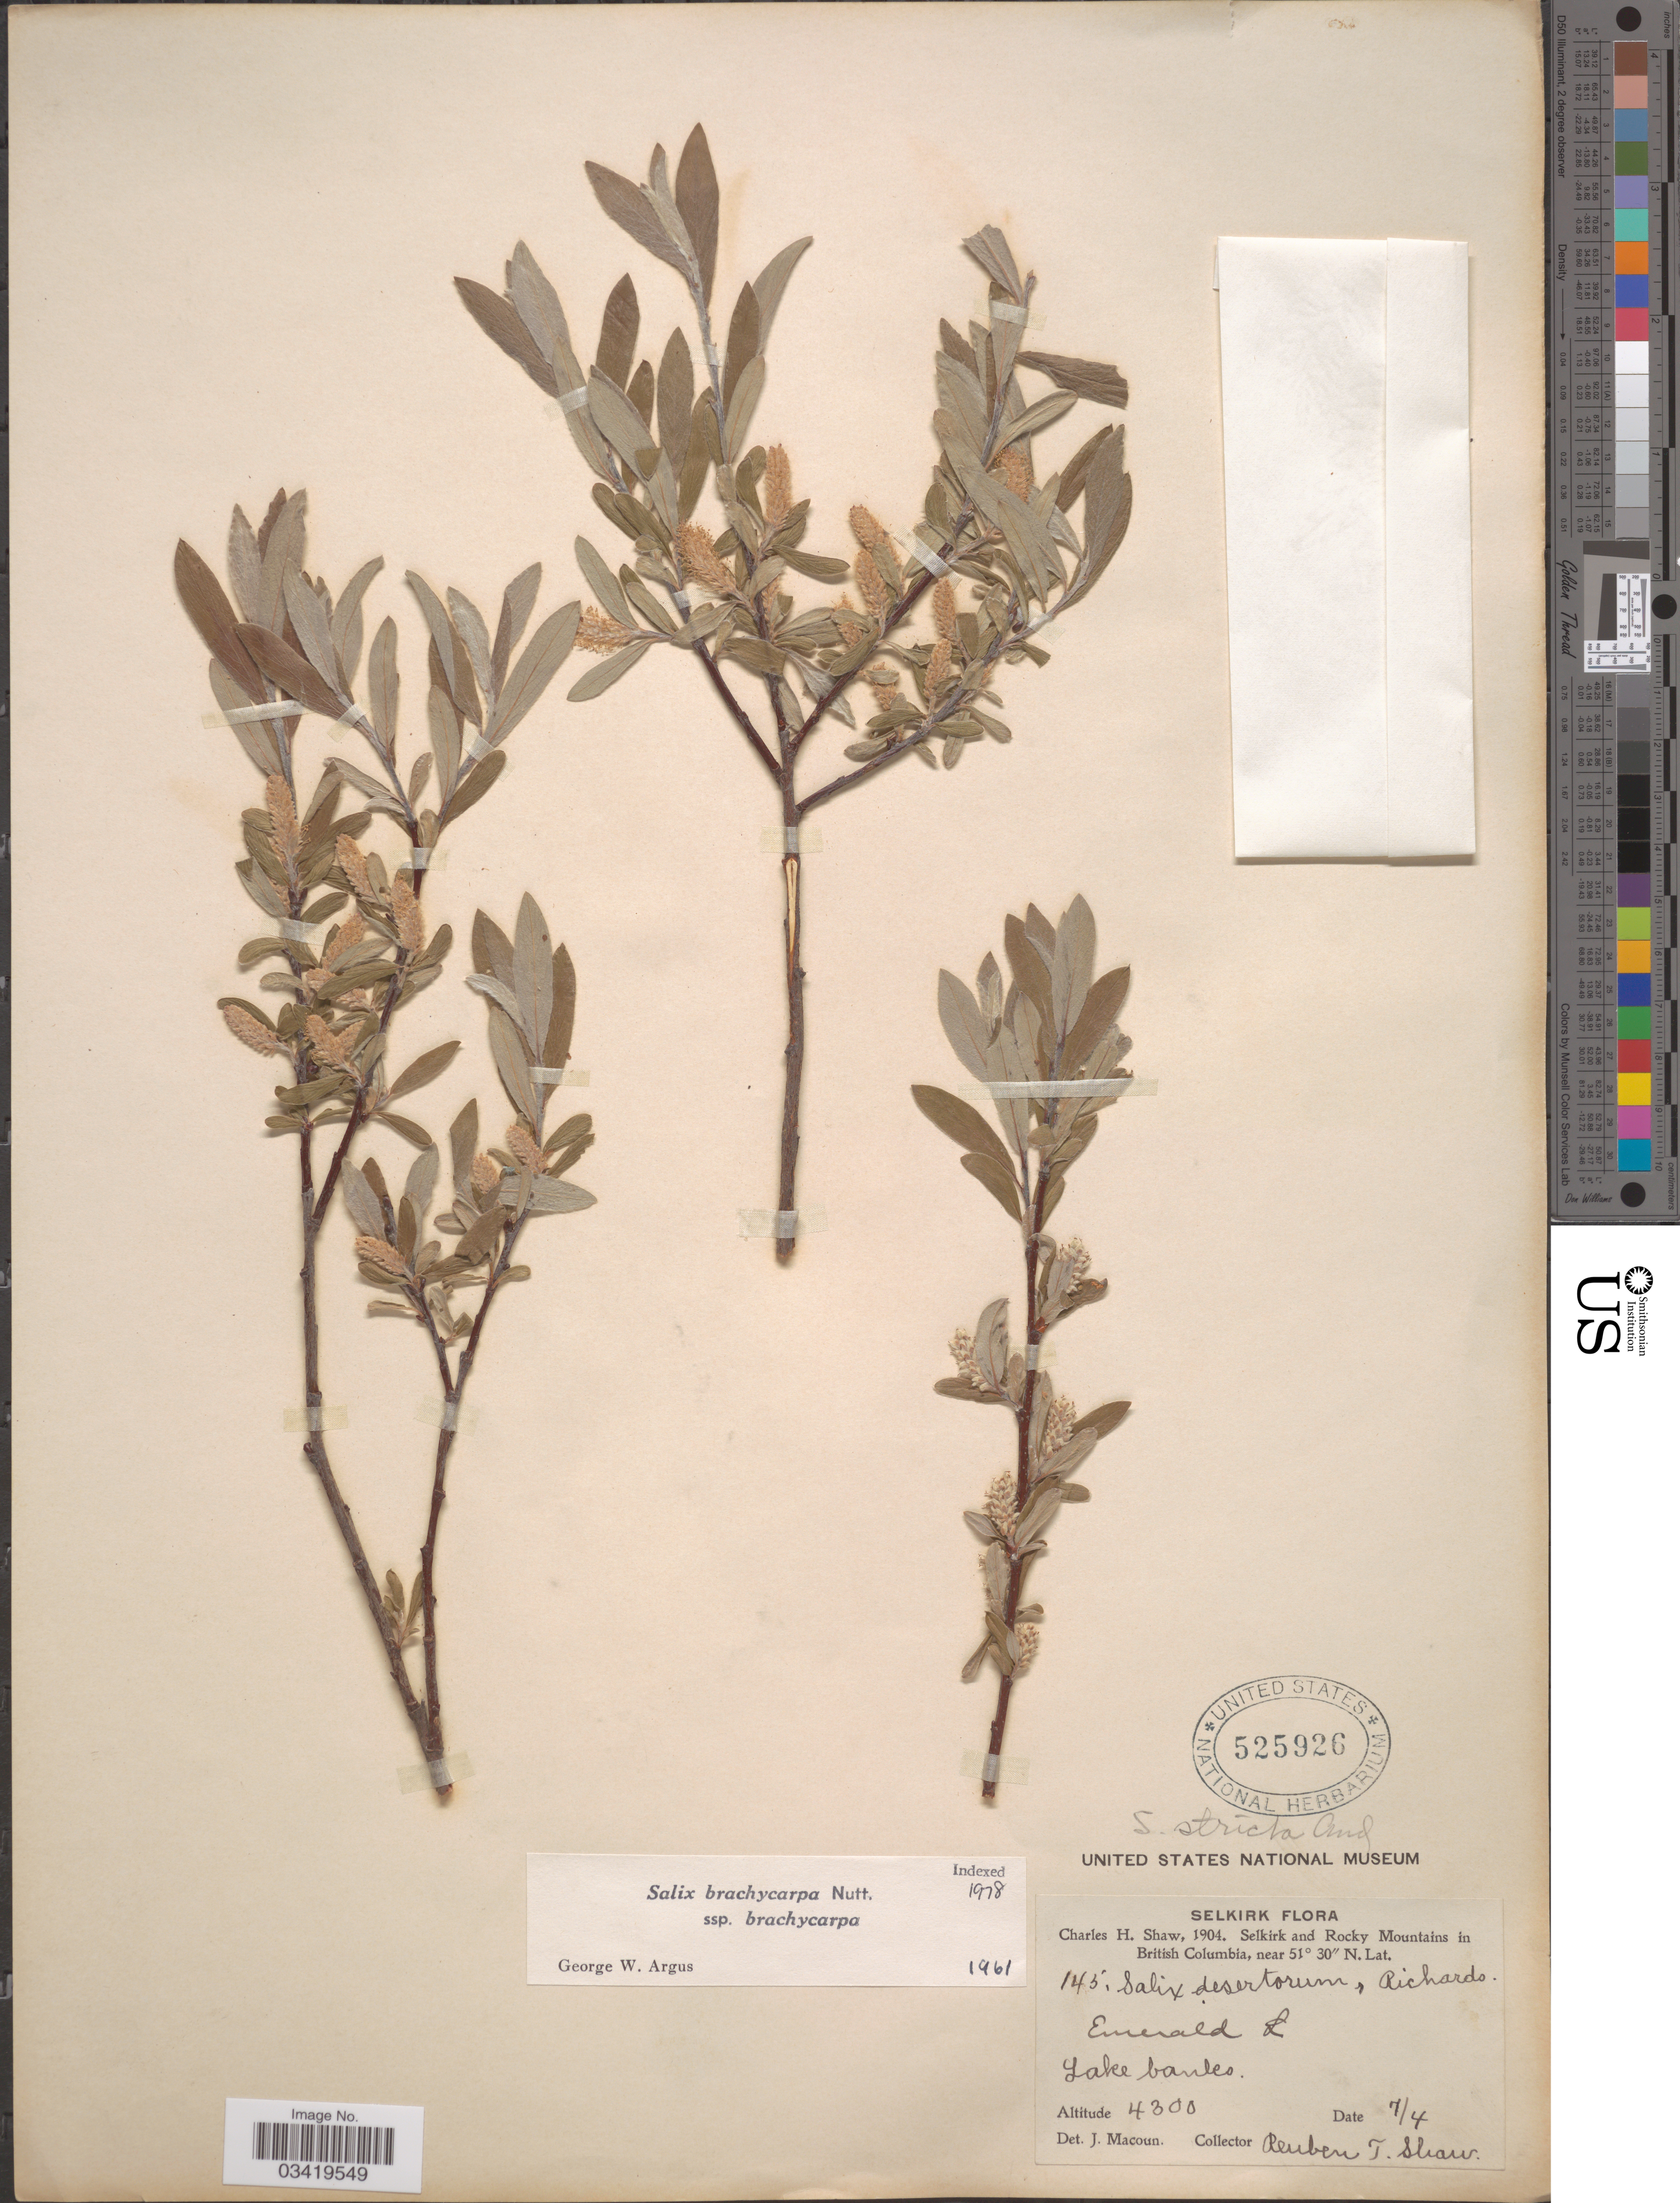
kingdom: Plantae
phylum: Tracheophyta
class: Magnoliopsida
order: Malpighiales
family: Salicaceae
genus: Salix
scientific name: Salix brachycarpa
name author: Nutt.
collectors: R. T. Shaw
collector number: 145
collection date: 1904-04-07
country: Canada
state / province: British Columbia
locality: Selkirk and Rocky Mountains. Lake banks.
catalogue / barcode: US 525926